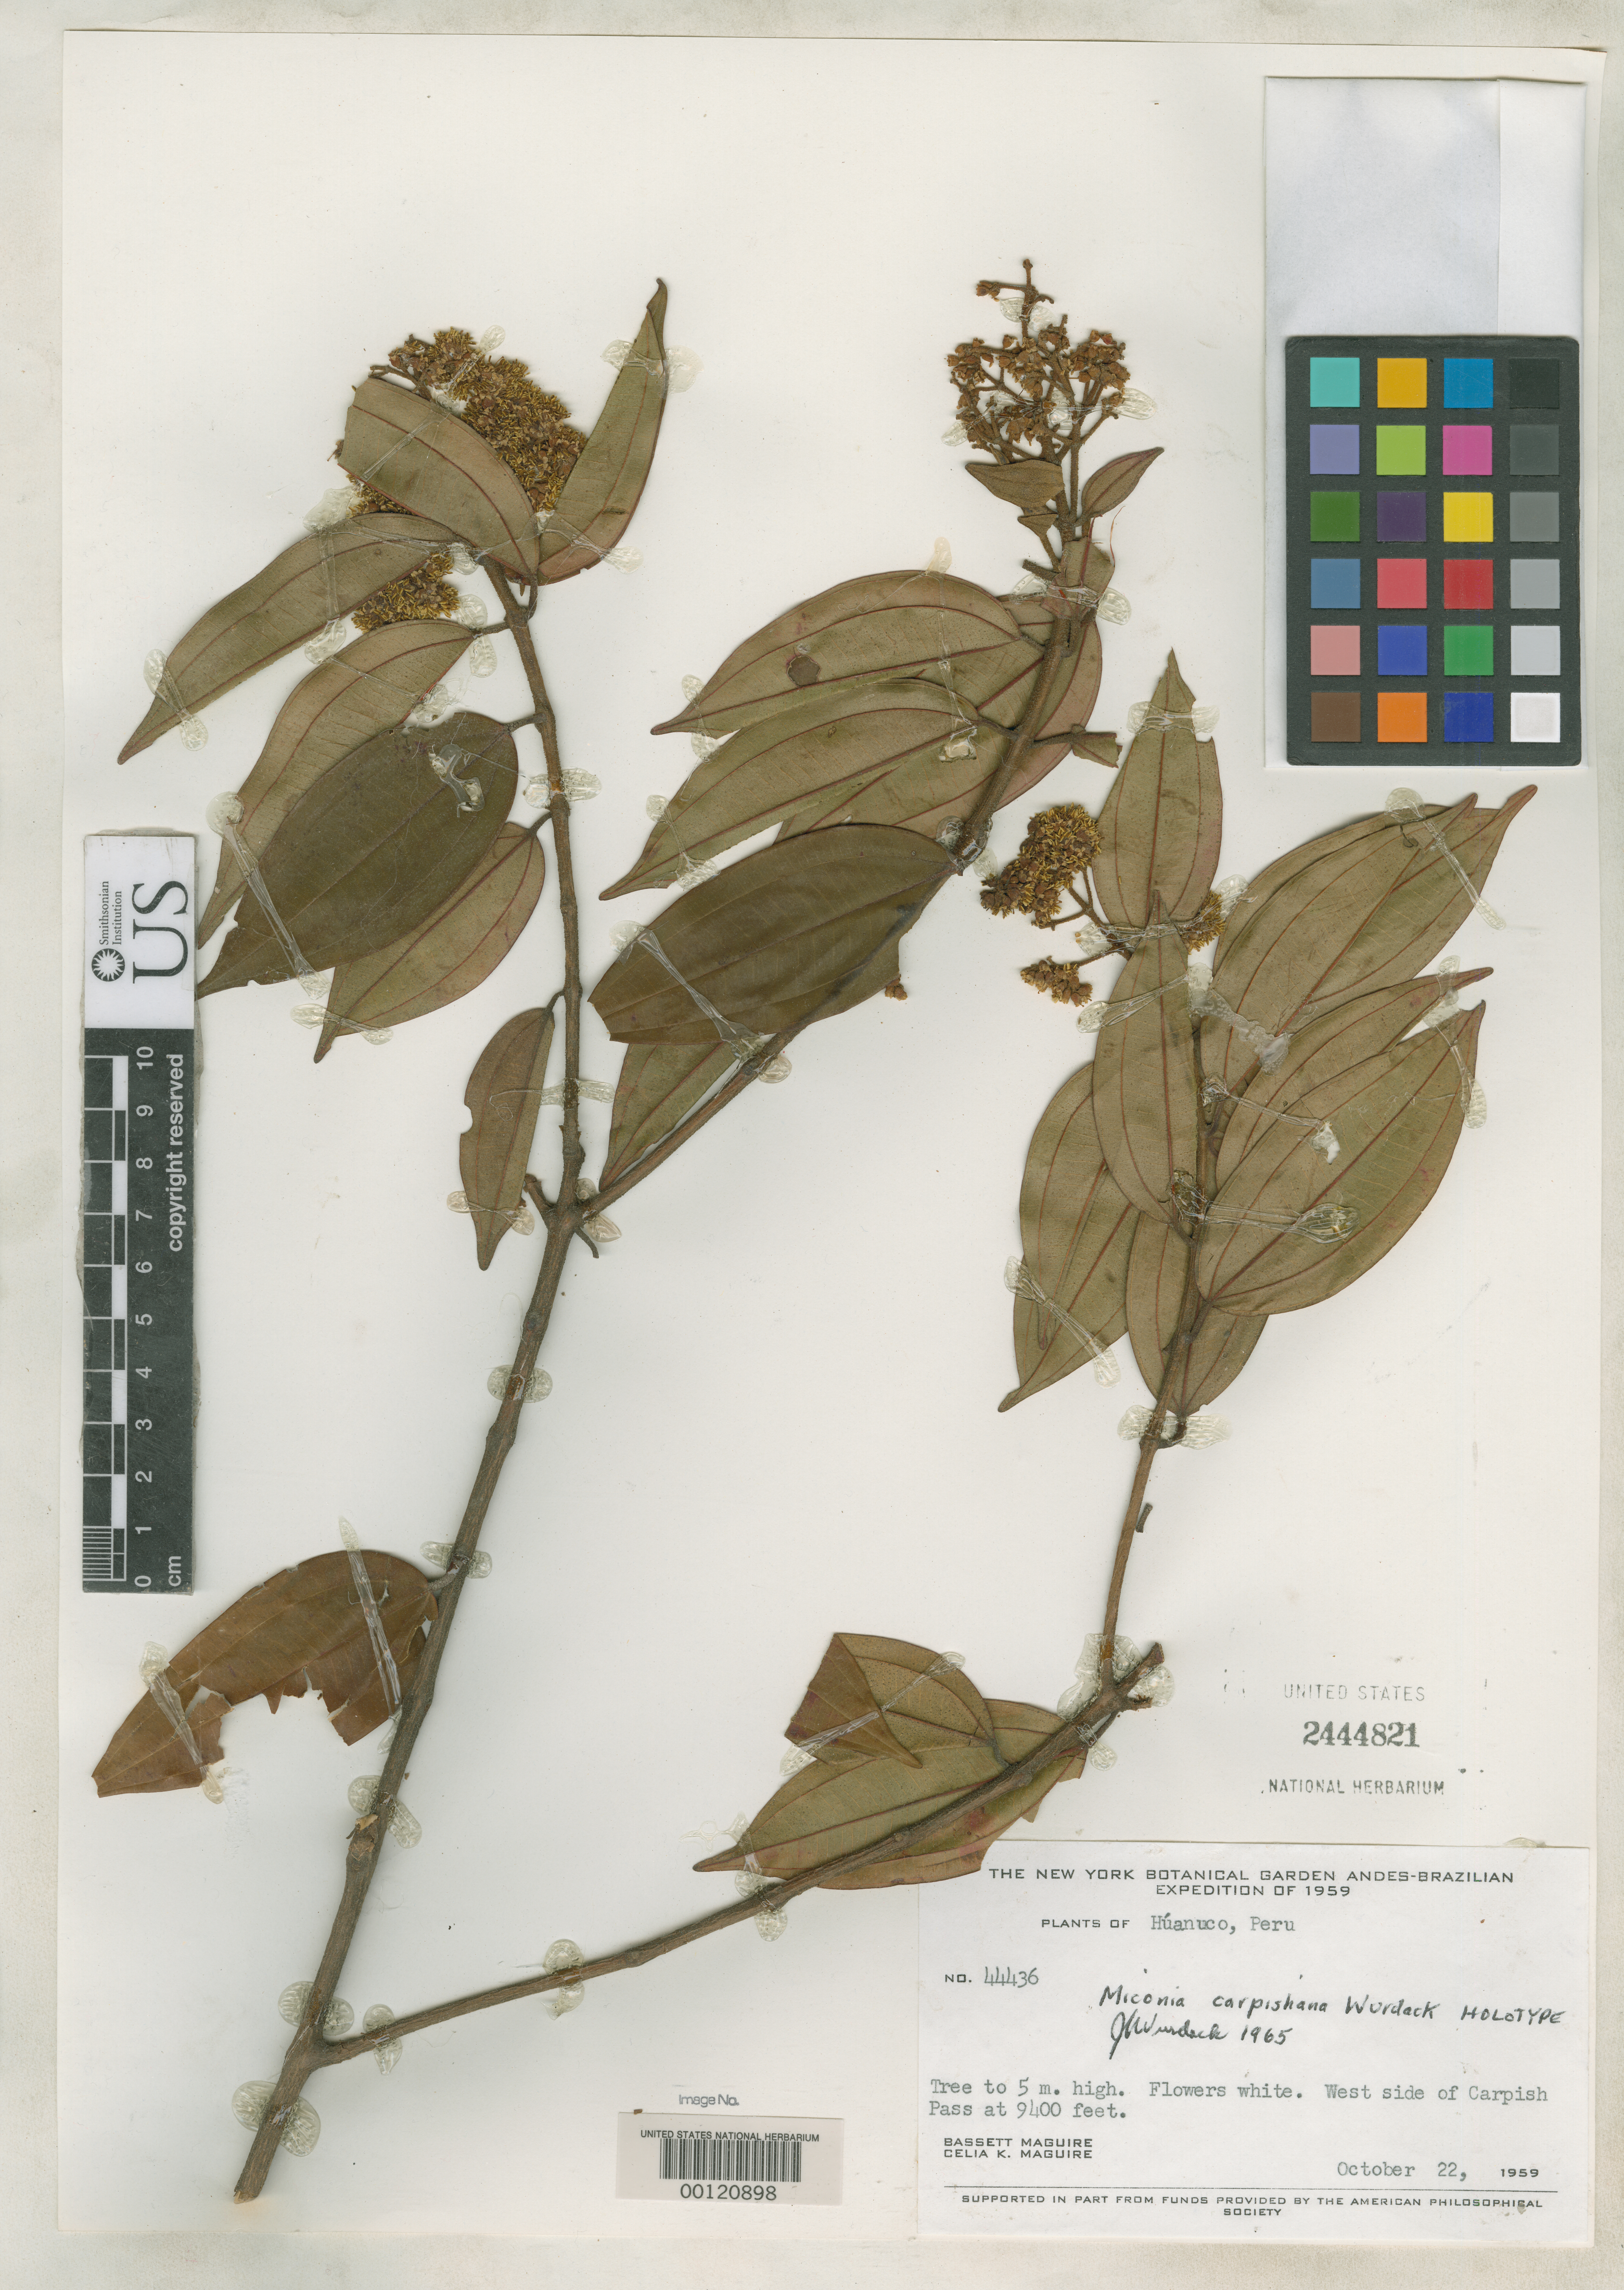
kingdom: Plantae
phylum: Tracheophyta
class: Magnoliopsida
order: Myrtales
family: Melastomataceae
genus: Miconia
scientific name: Miconia carpishana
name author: Wurdack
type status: Holotype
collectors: B. Maguire & C. K. Maguire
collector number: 44436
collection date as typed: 22 Oct 1959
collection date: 1959-10-22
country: Peru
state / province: Huánuco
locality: Carpish Pass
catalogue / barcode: US 2444821